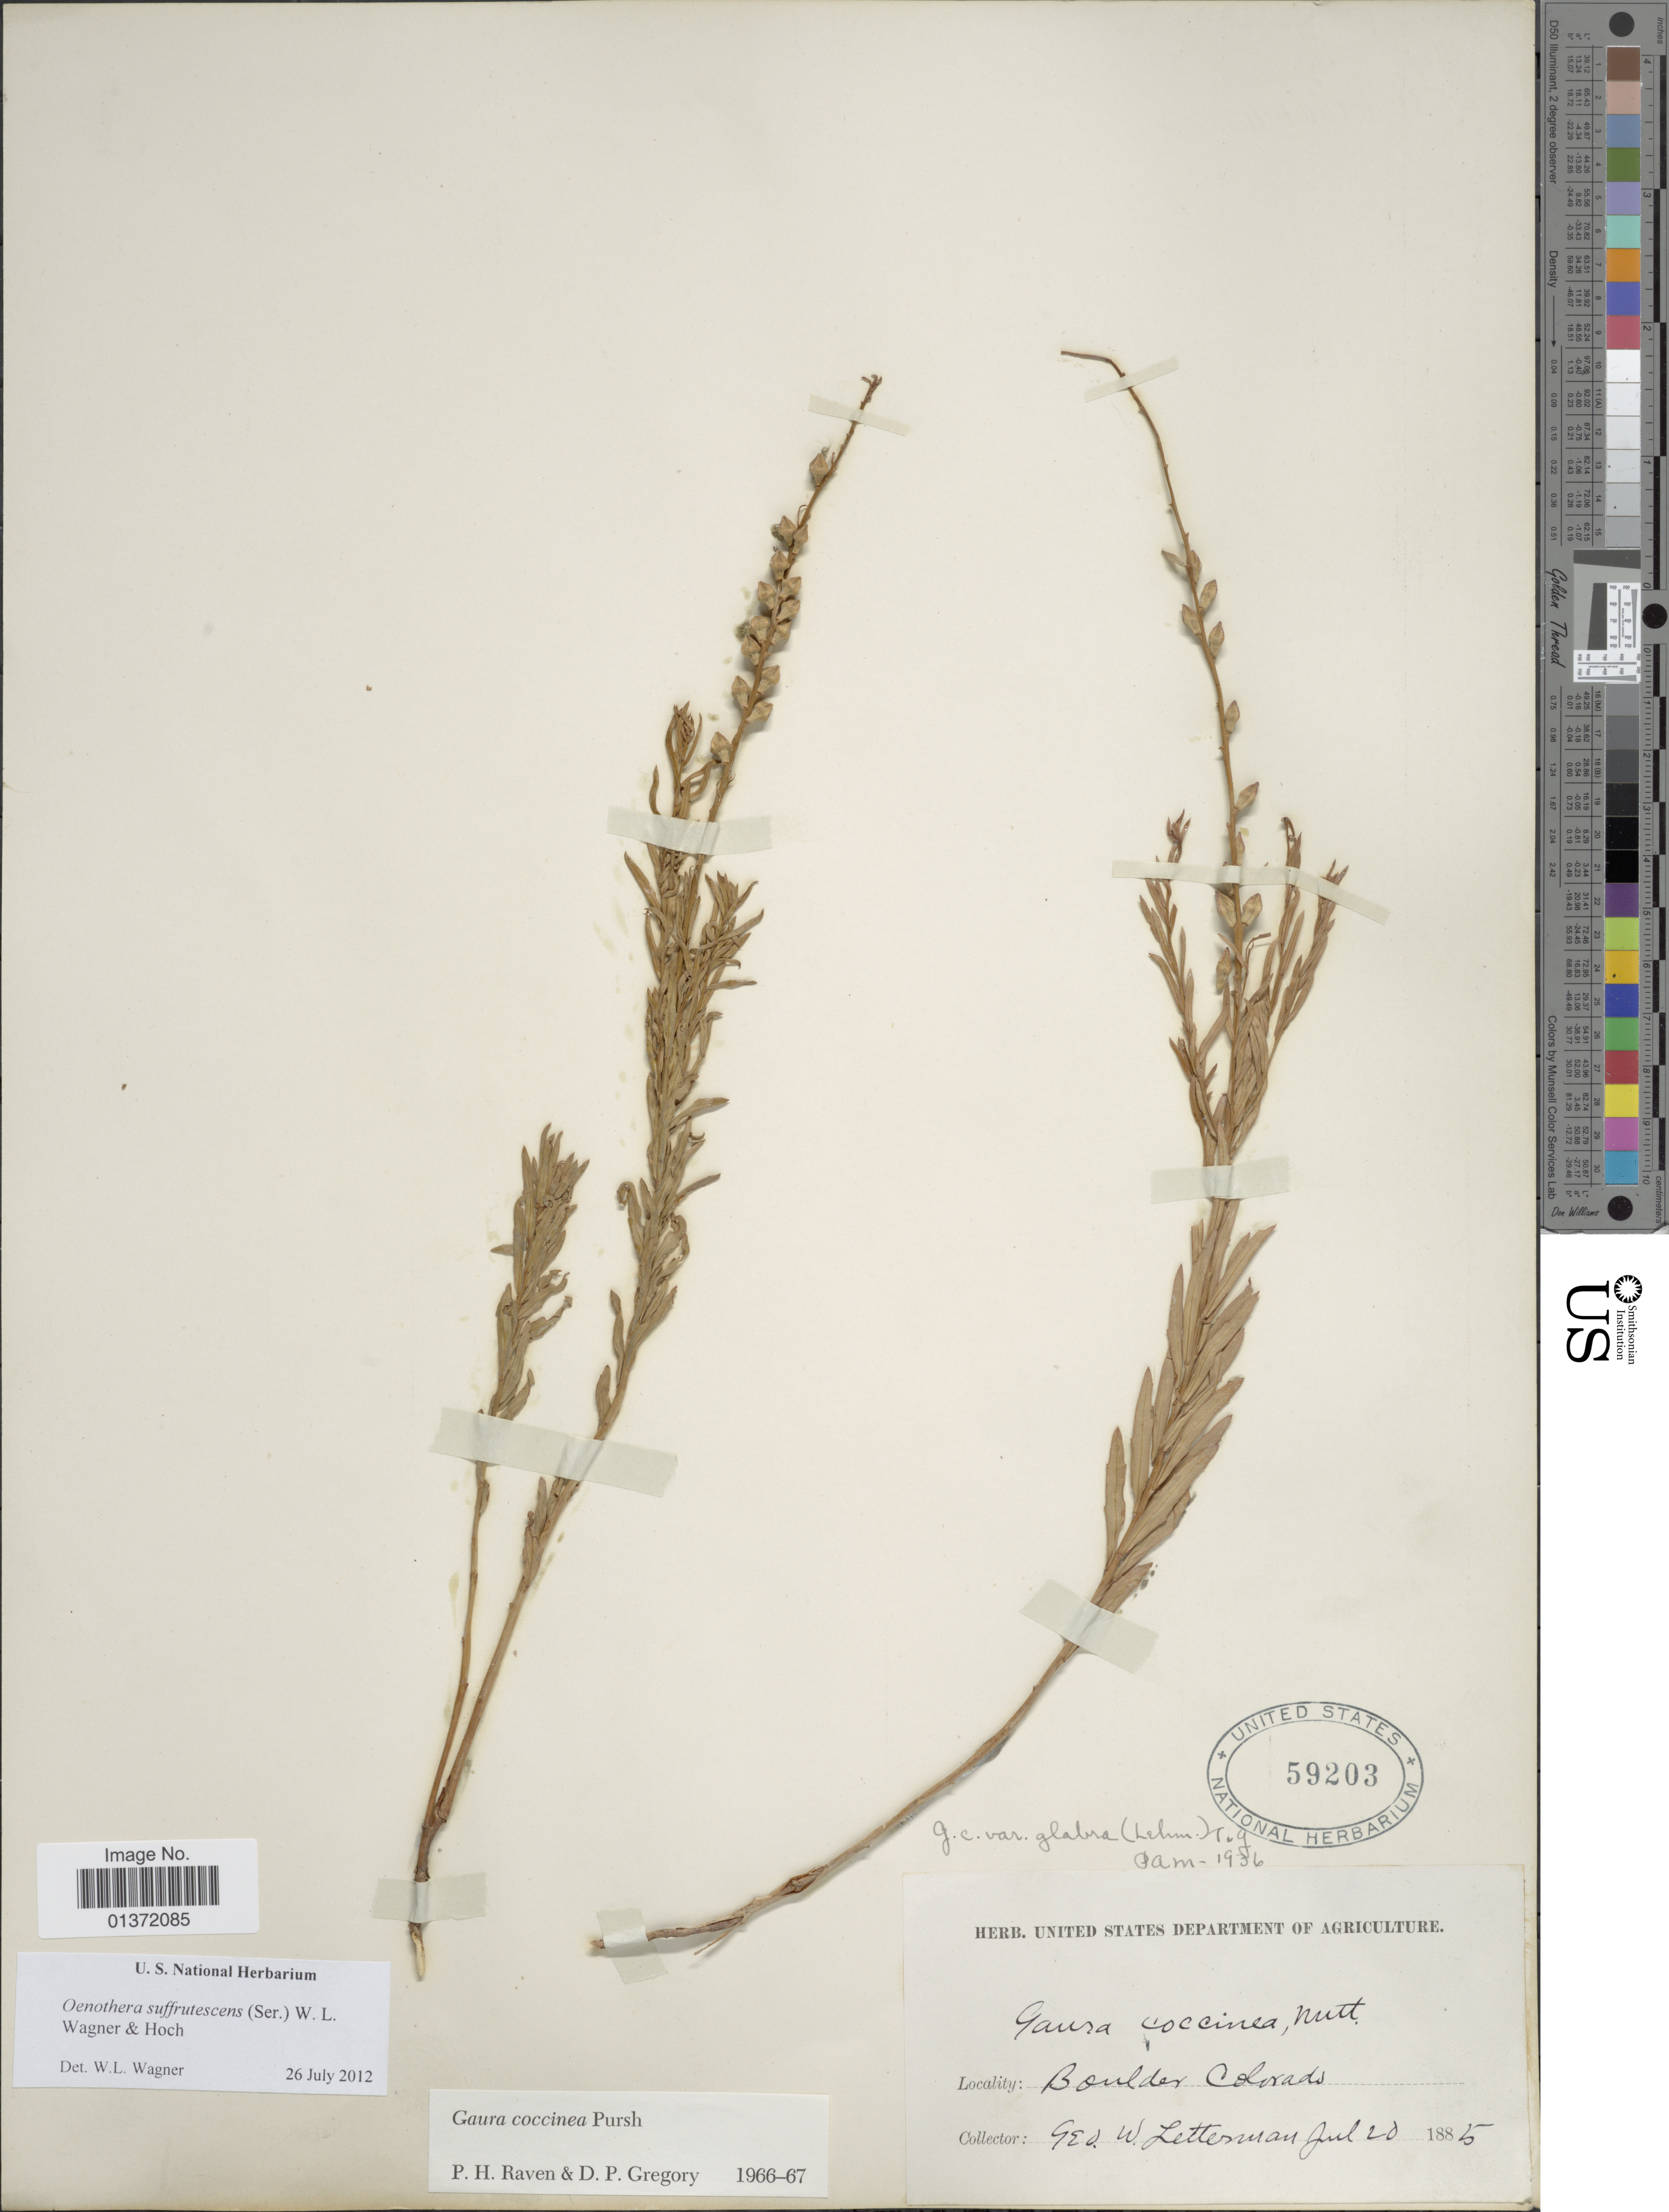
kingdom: Plantae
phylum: Tracheophyta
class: Magnoliopsida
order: Myrtales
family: Onagraceae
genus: Oenothera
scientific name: Oenothera suffrutescens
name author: (Ser.) W.L. Wagner & Hoch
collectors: G. W. Letterman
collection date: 1885-07-20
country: United States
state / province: Colorado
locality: Boulder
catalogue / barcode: US 59203